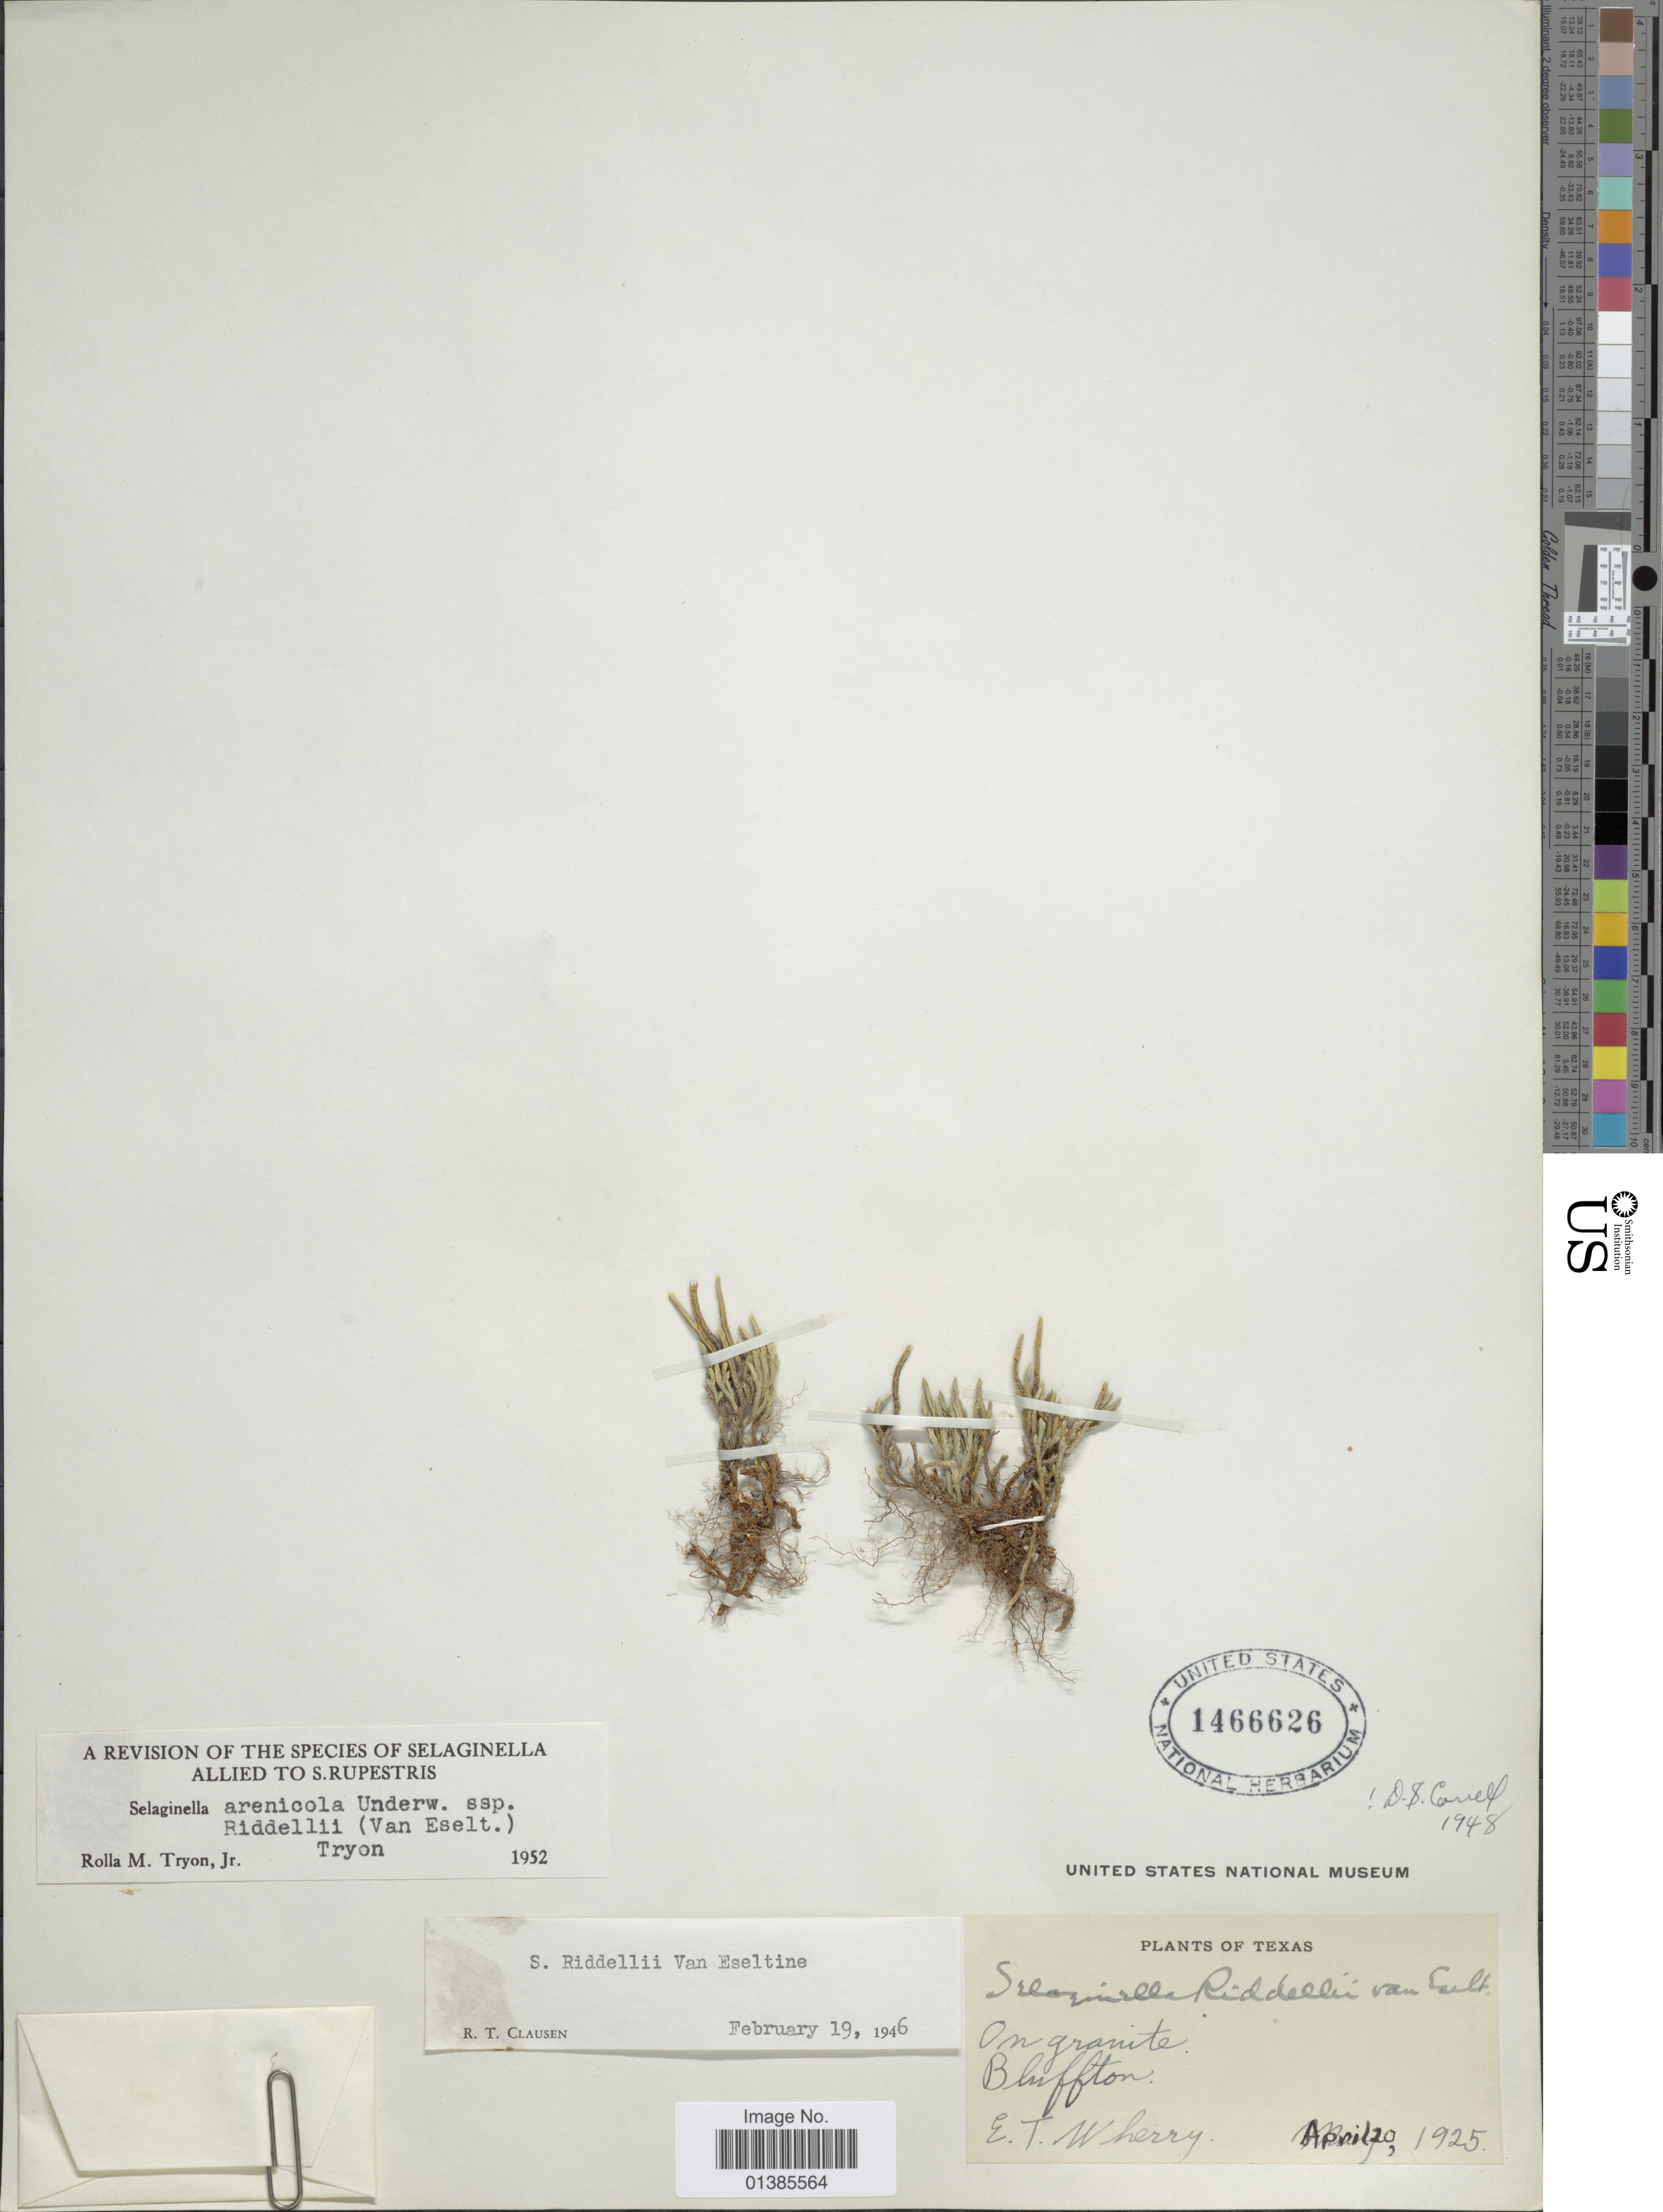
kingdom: Plantae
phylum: Tracheophyta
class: Lycopodiopsida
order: Selaginellales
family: Selaginellaceae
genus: Selaginella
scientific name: Selaginella arenicola subsp. riddellii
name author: (Van Eselt.) R.M. Tryon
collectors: E. T. Wherry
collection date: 1925-04-20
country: United States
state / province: Texas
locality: Bluffton.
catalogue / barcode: US 1466626